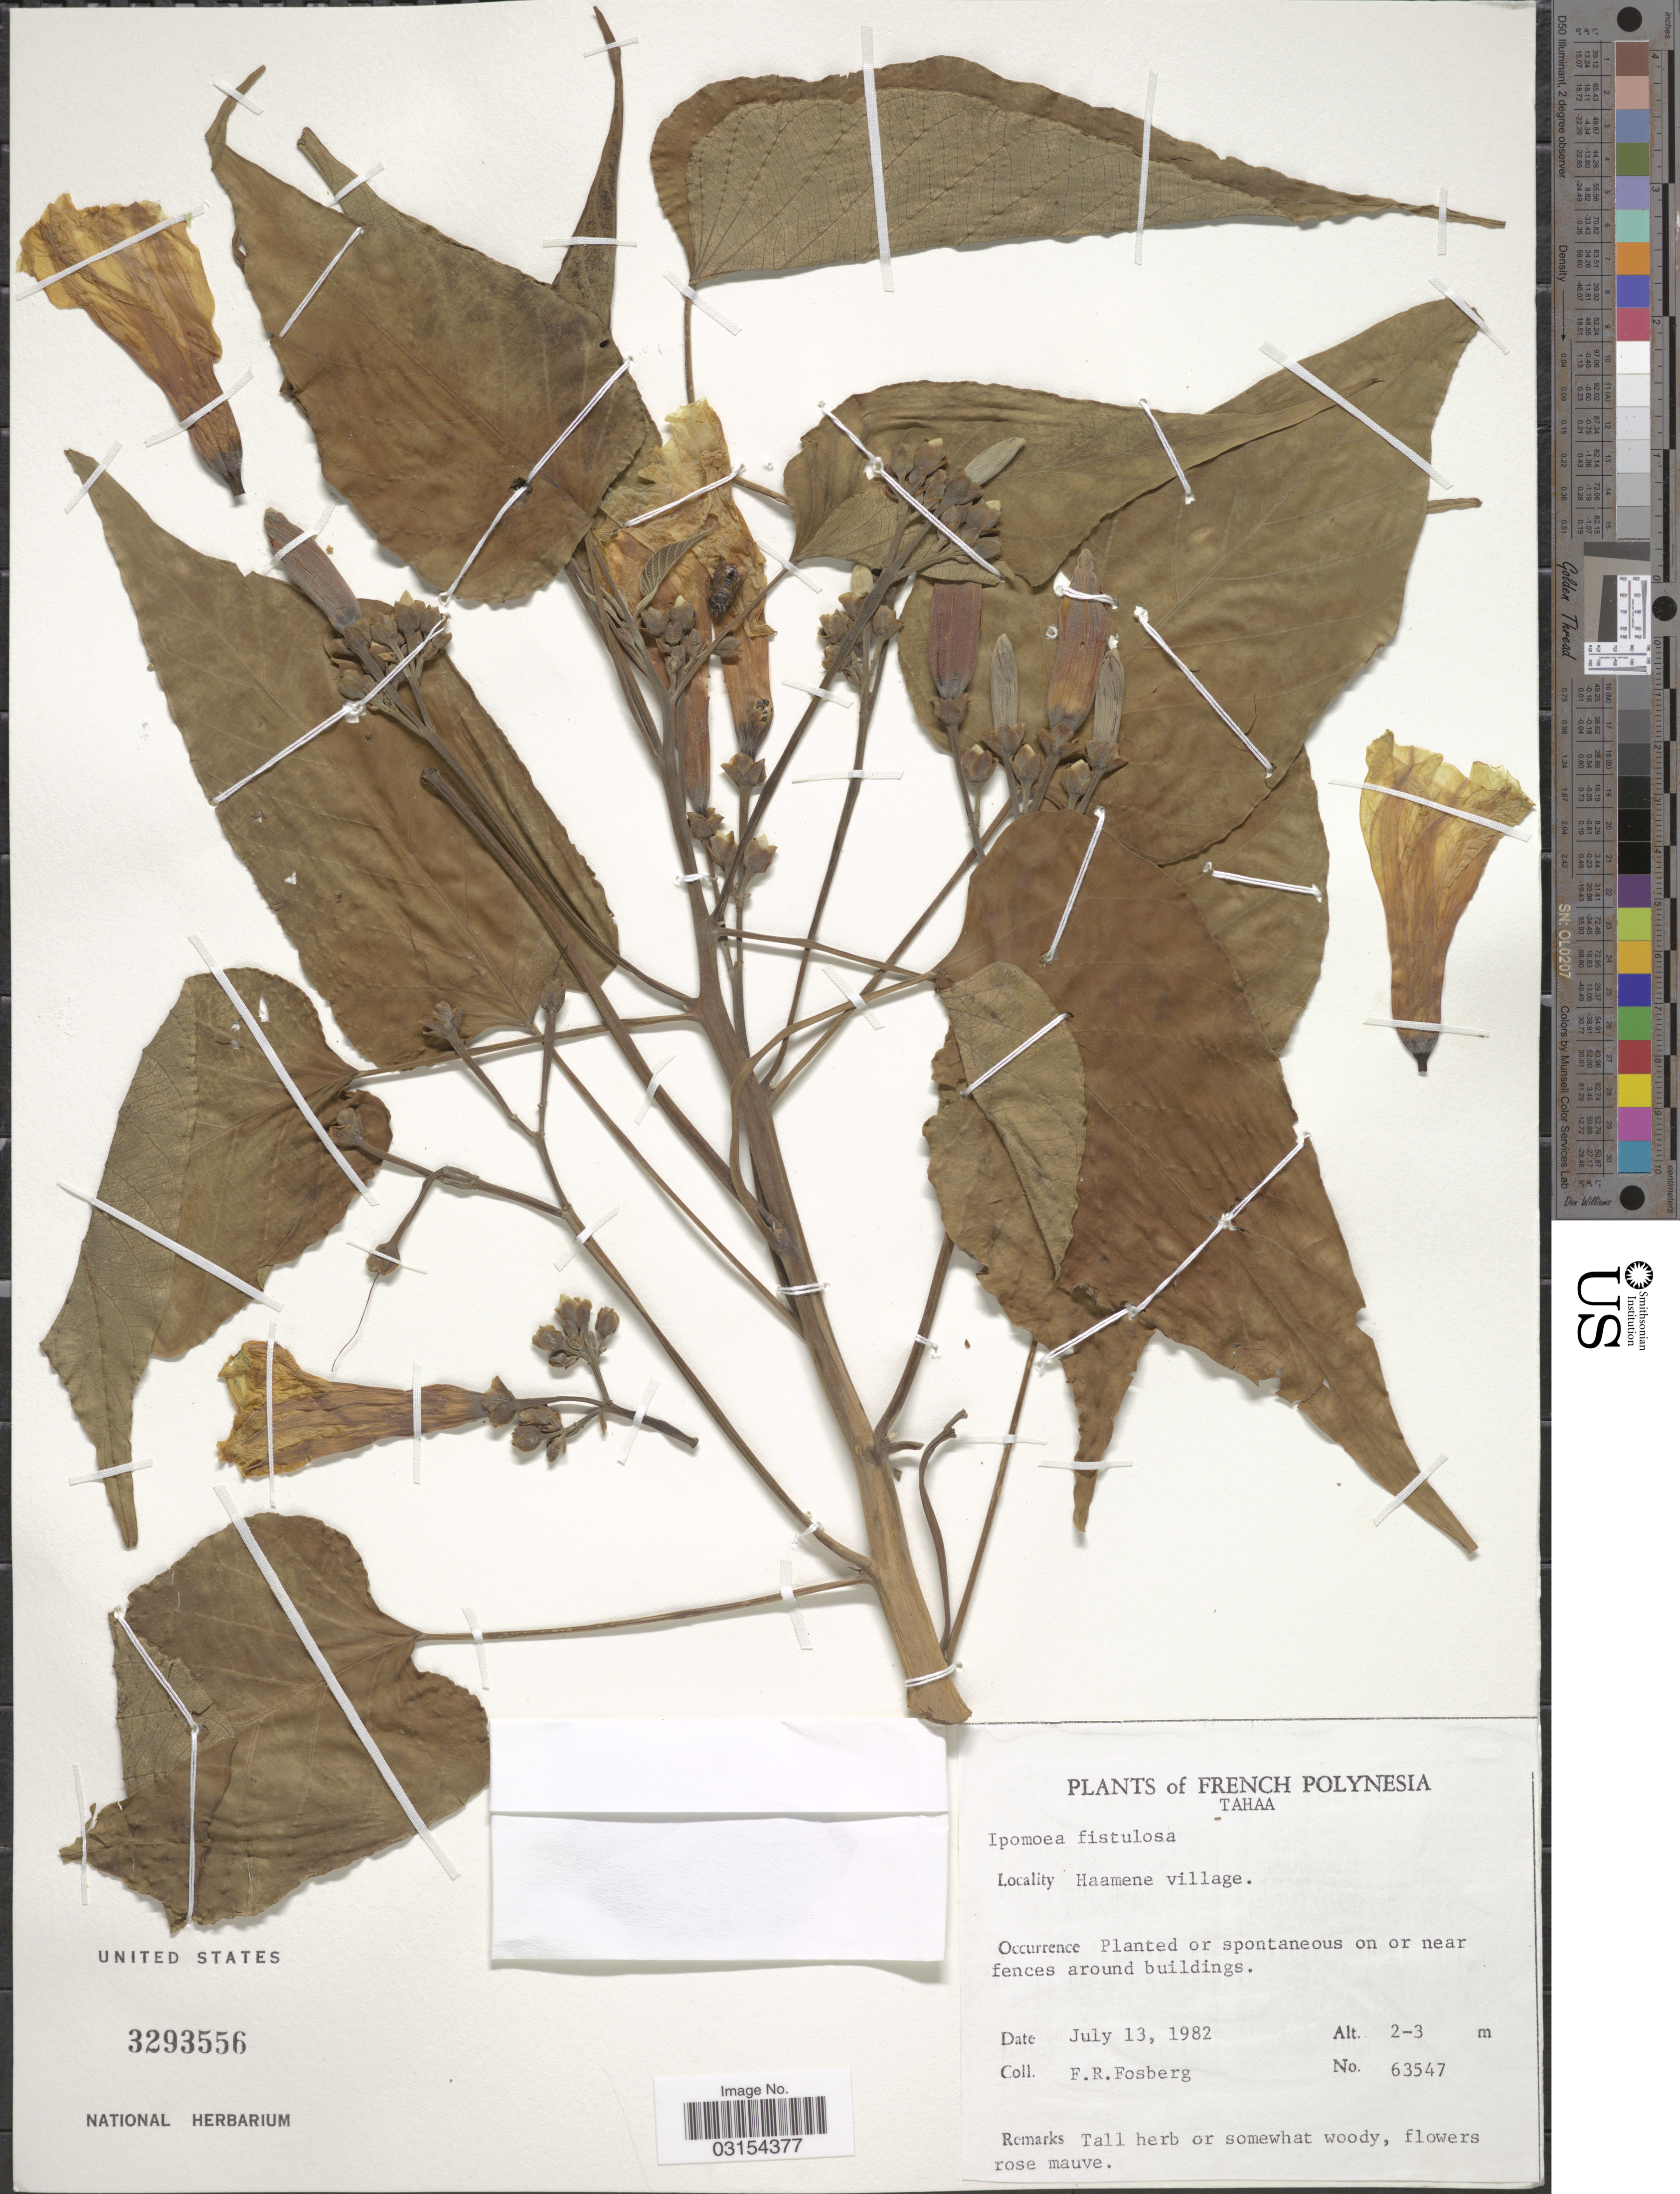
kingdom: Plantae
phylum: Tracheophyta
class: Magnoliopsida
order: Solanales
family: Convolvulaceae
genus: Ipomoea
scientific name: Ipomoea carnea subsp. fistulosa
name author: (Mart. ex Choisy) D.F. Austin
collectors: F. R. Fosberg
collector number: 63547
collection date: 1982-07-13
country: French Polynesia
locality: Tahaa. Haamene village.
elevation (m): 2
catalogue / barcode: US 3293556